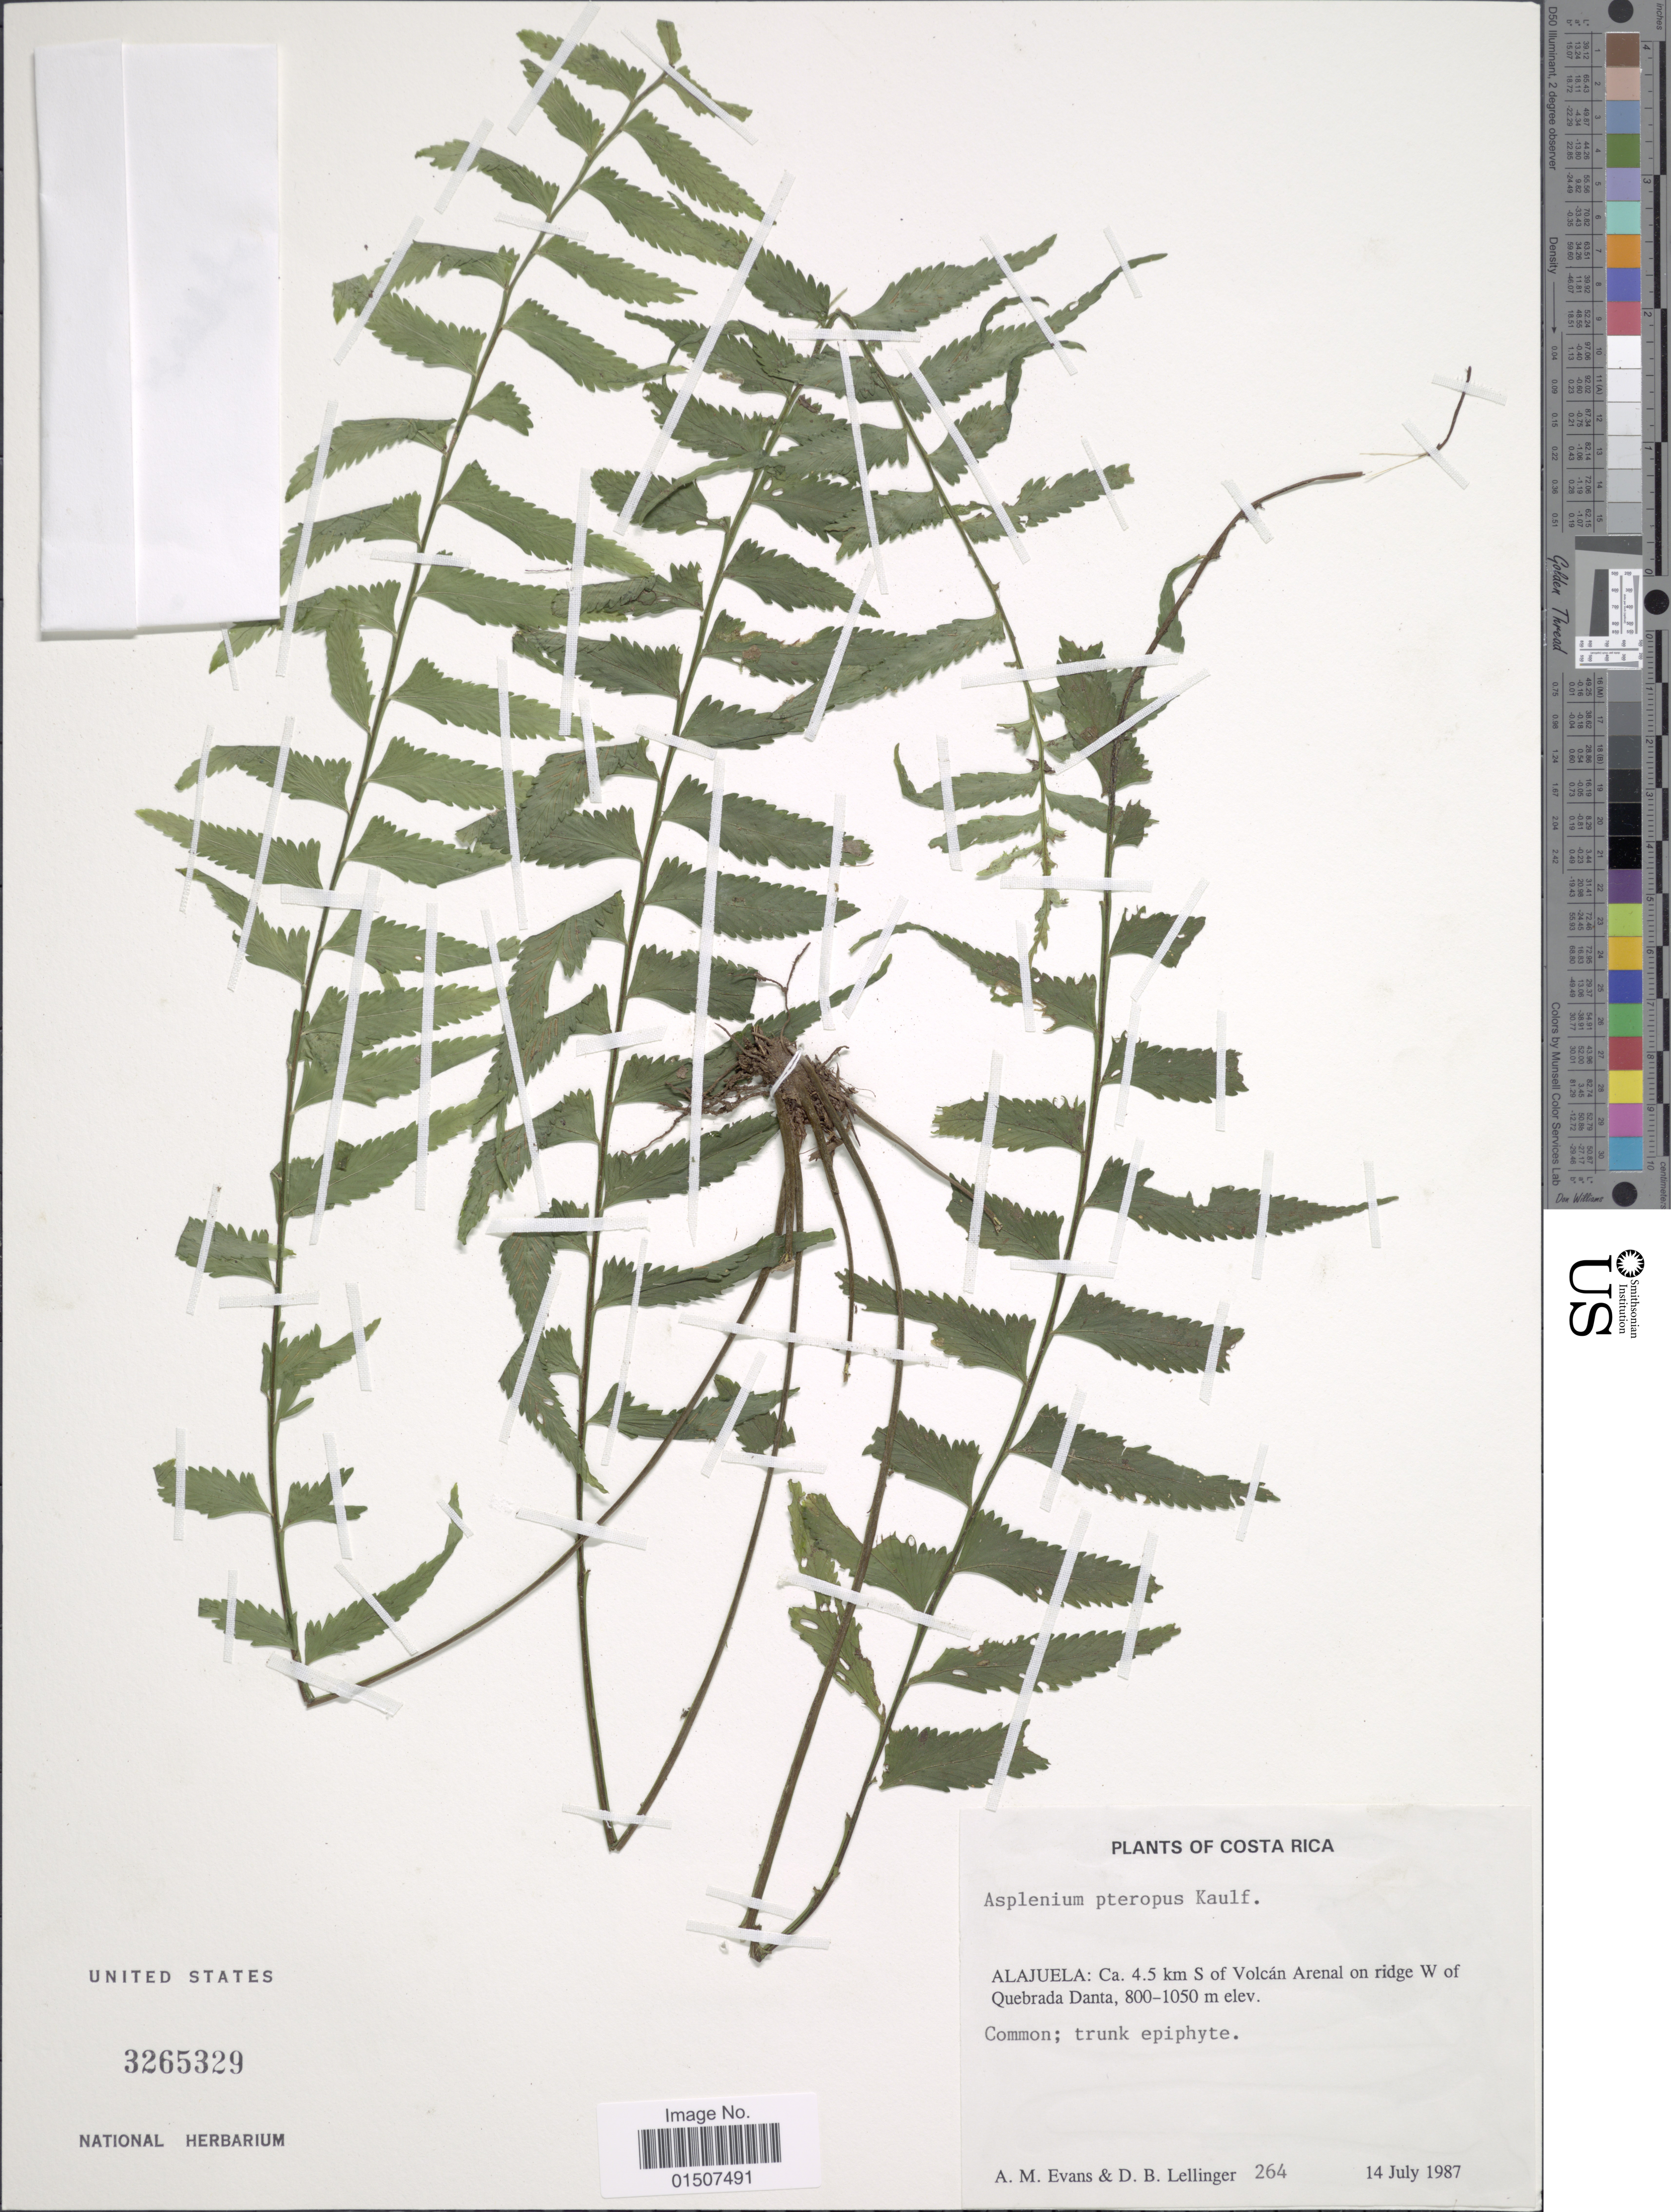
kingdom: Plantae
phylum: Tracheophyta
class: Polypodiopsida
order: Polypodiales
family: Aspleniaceae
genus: Asplenium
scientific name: Asplenium pululahuae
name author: Sodiro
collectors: A. M. Evans & D. B. Lellinger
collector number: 264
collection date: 1987-07-14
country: Costa Rica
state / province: Alajuela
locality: Alajuela: Ca 4.5 km S of Volcan Arenal on ridge W of Quebrada Danta.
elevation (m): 800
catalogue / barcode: US 3265329